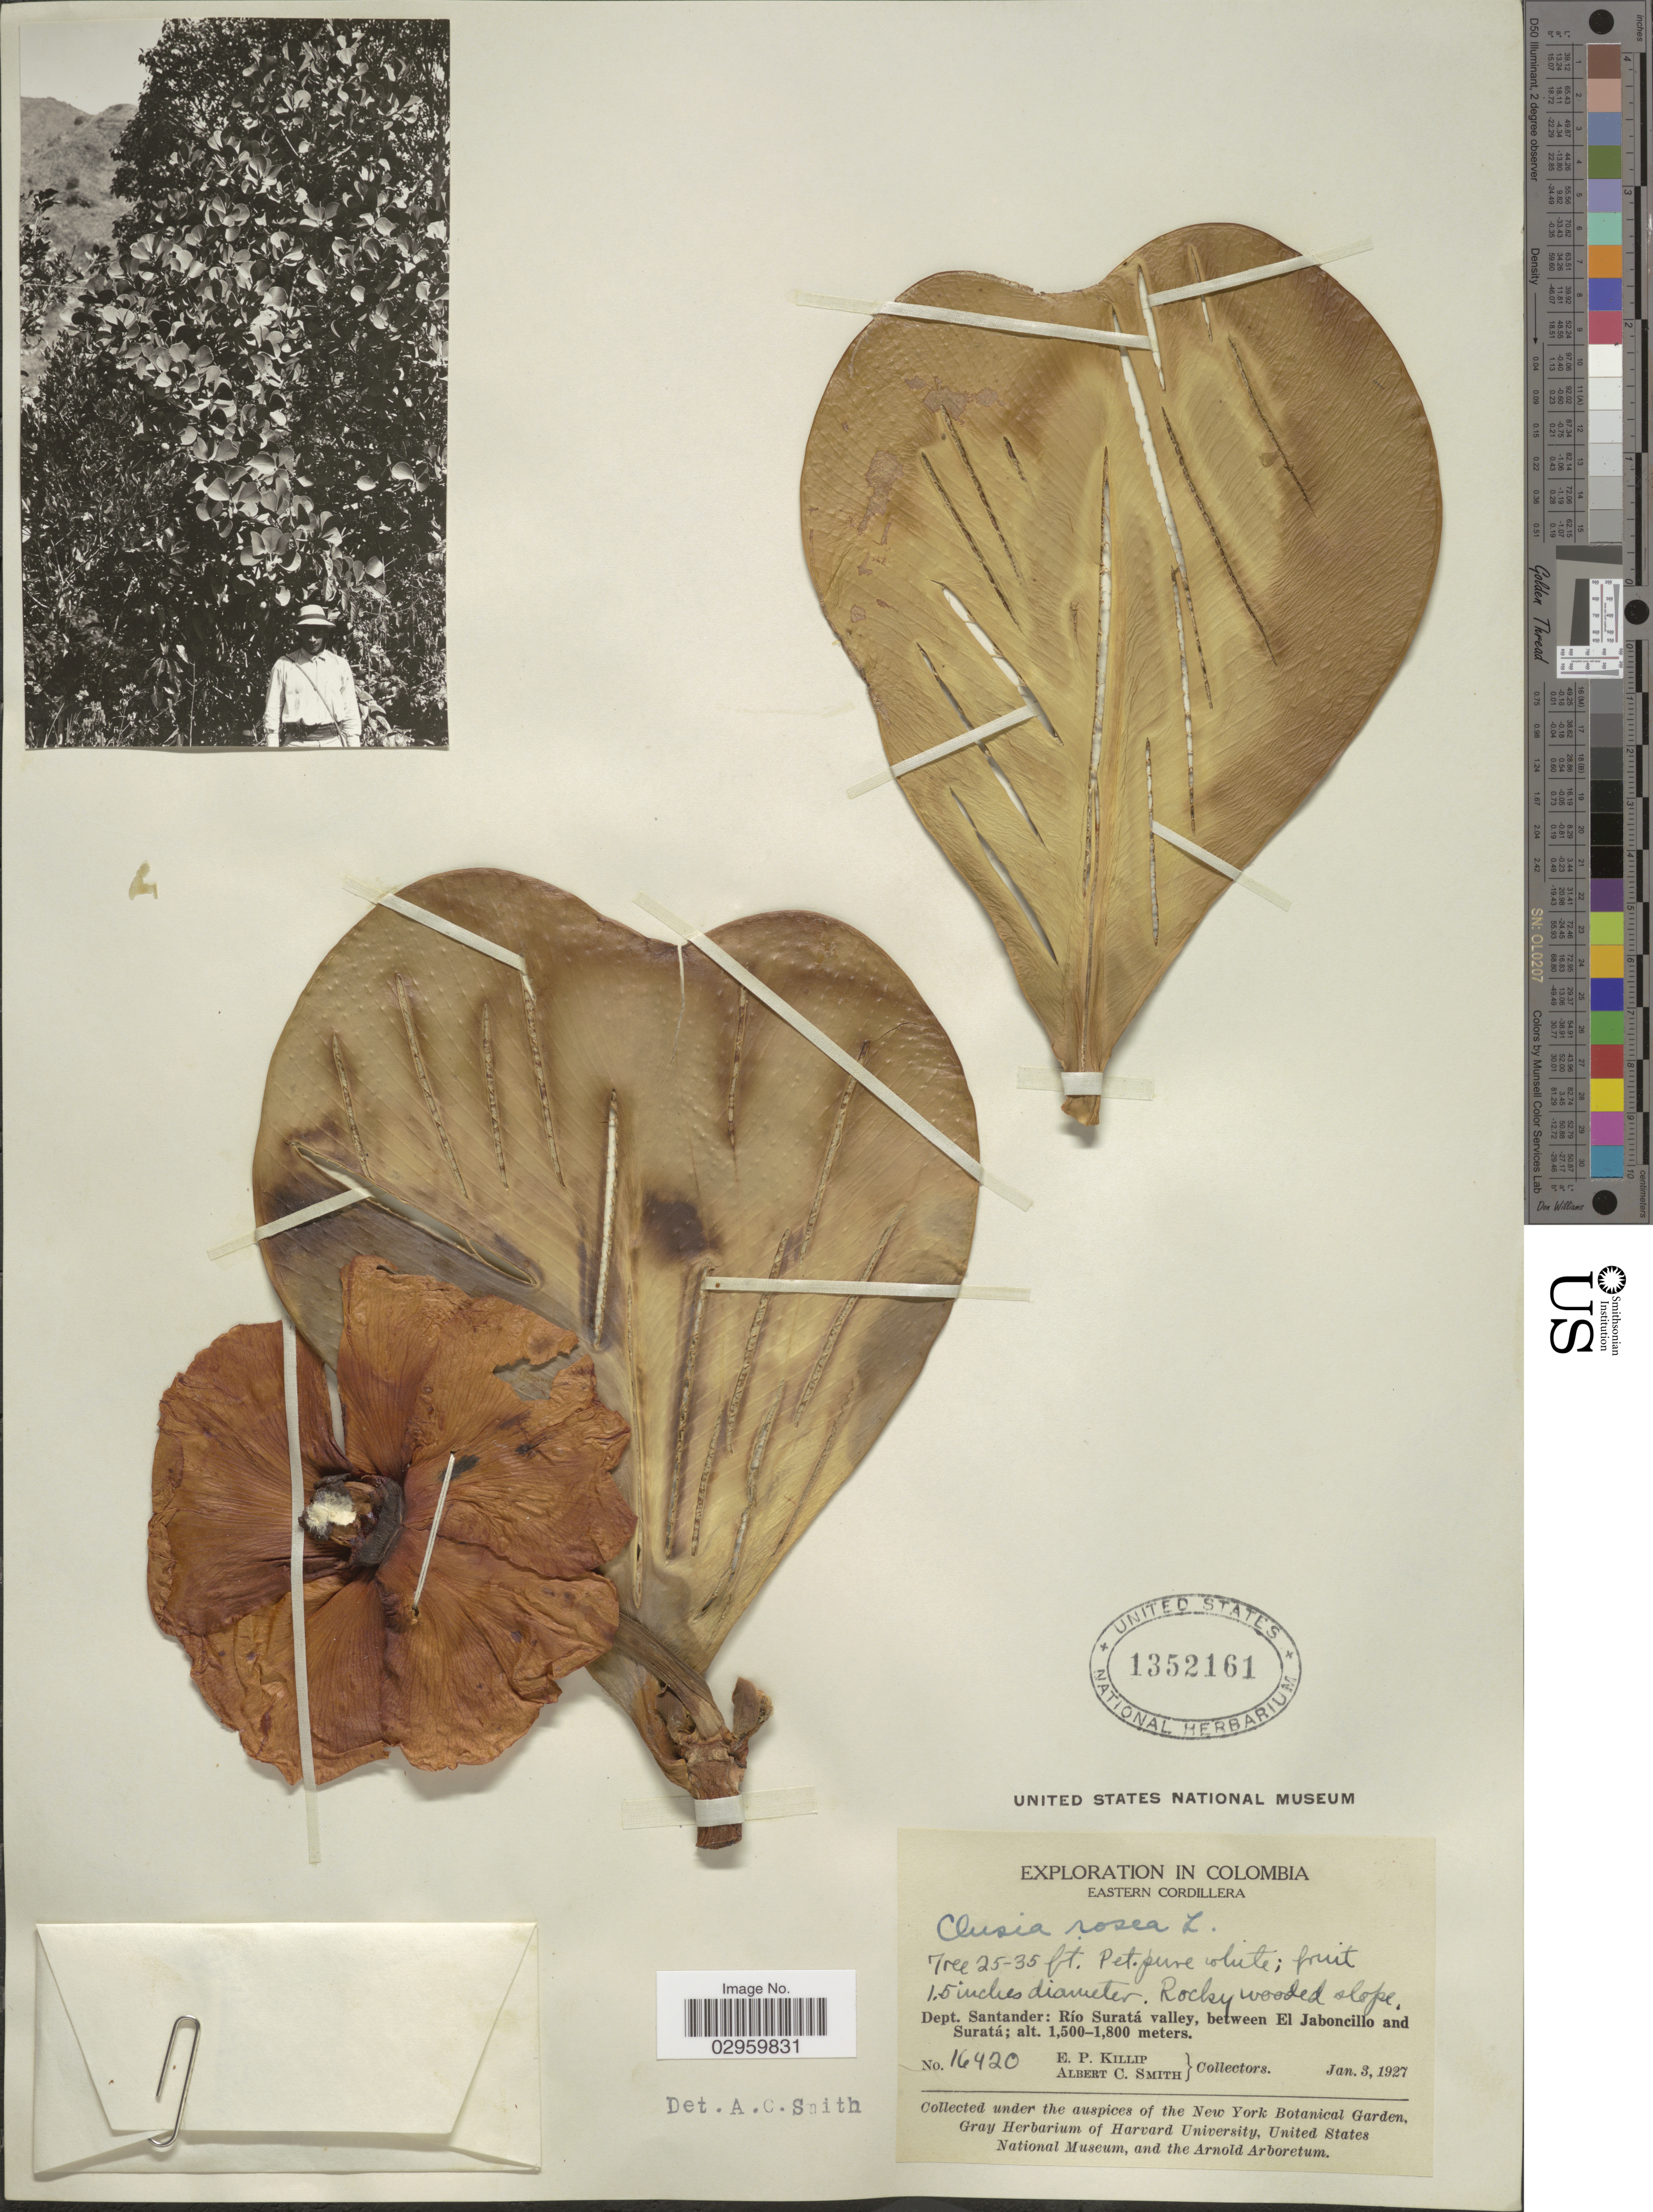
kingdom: Plantae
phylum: Tracheophyta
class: Magnoliopsida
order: Malpighiales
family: Clusiaceae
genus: Clusia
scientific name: Clusia rosea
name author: Jacq.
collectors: E. P. Killip & A. C. Smith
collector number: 16420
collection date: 1927-01-03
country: Colombia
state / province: Santander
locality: Eastern Cordillera, Dept. Santander: Río Suratá valley, between El Jaboncillo and Suratá.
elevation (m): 1500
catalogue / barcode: US 1352161